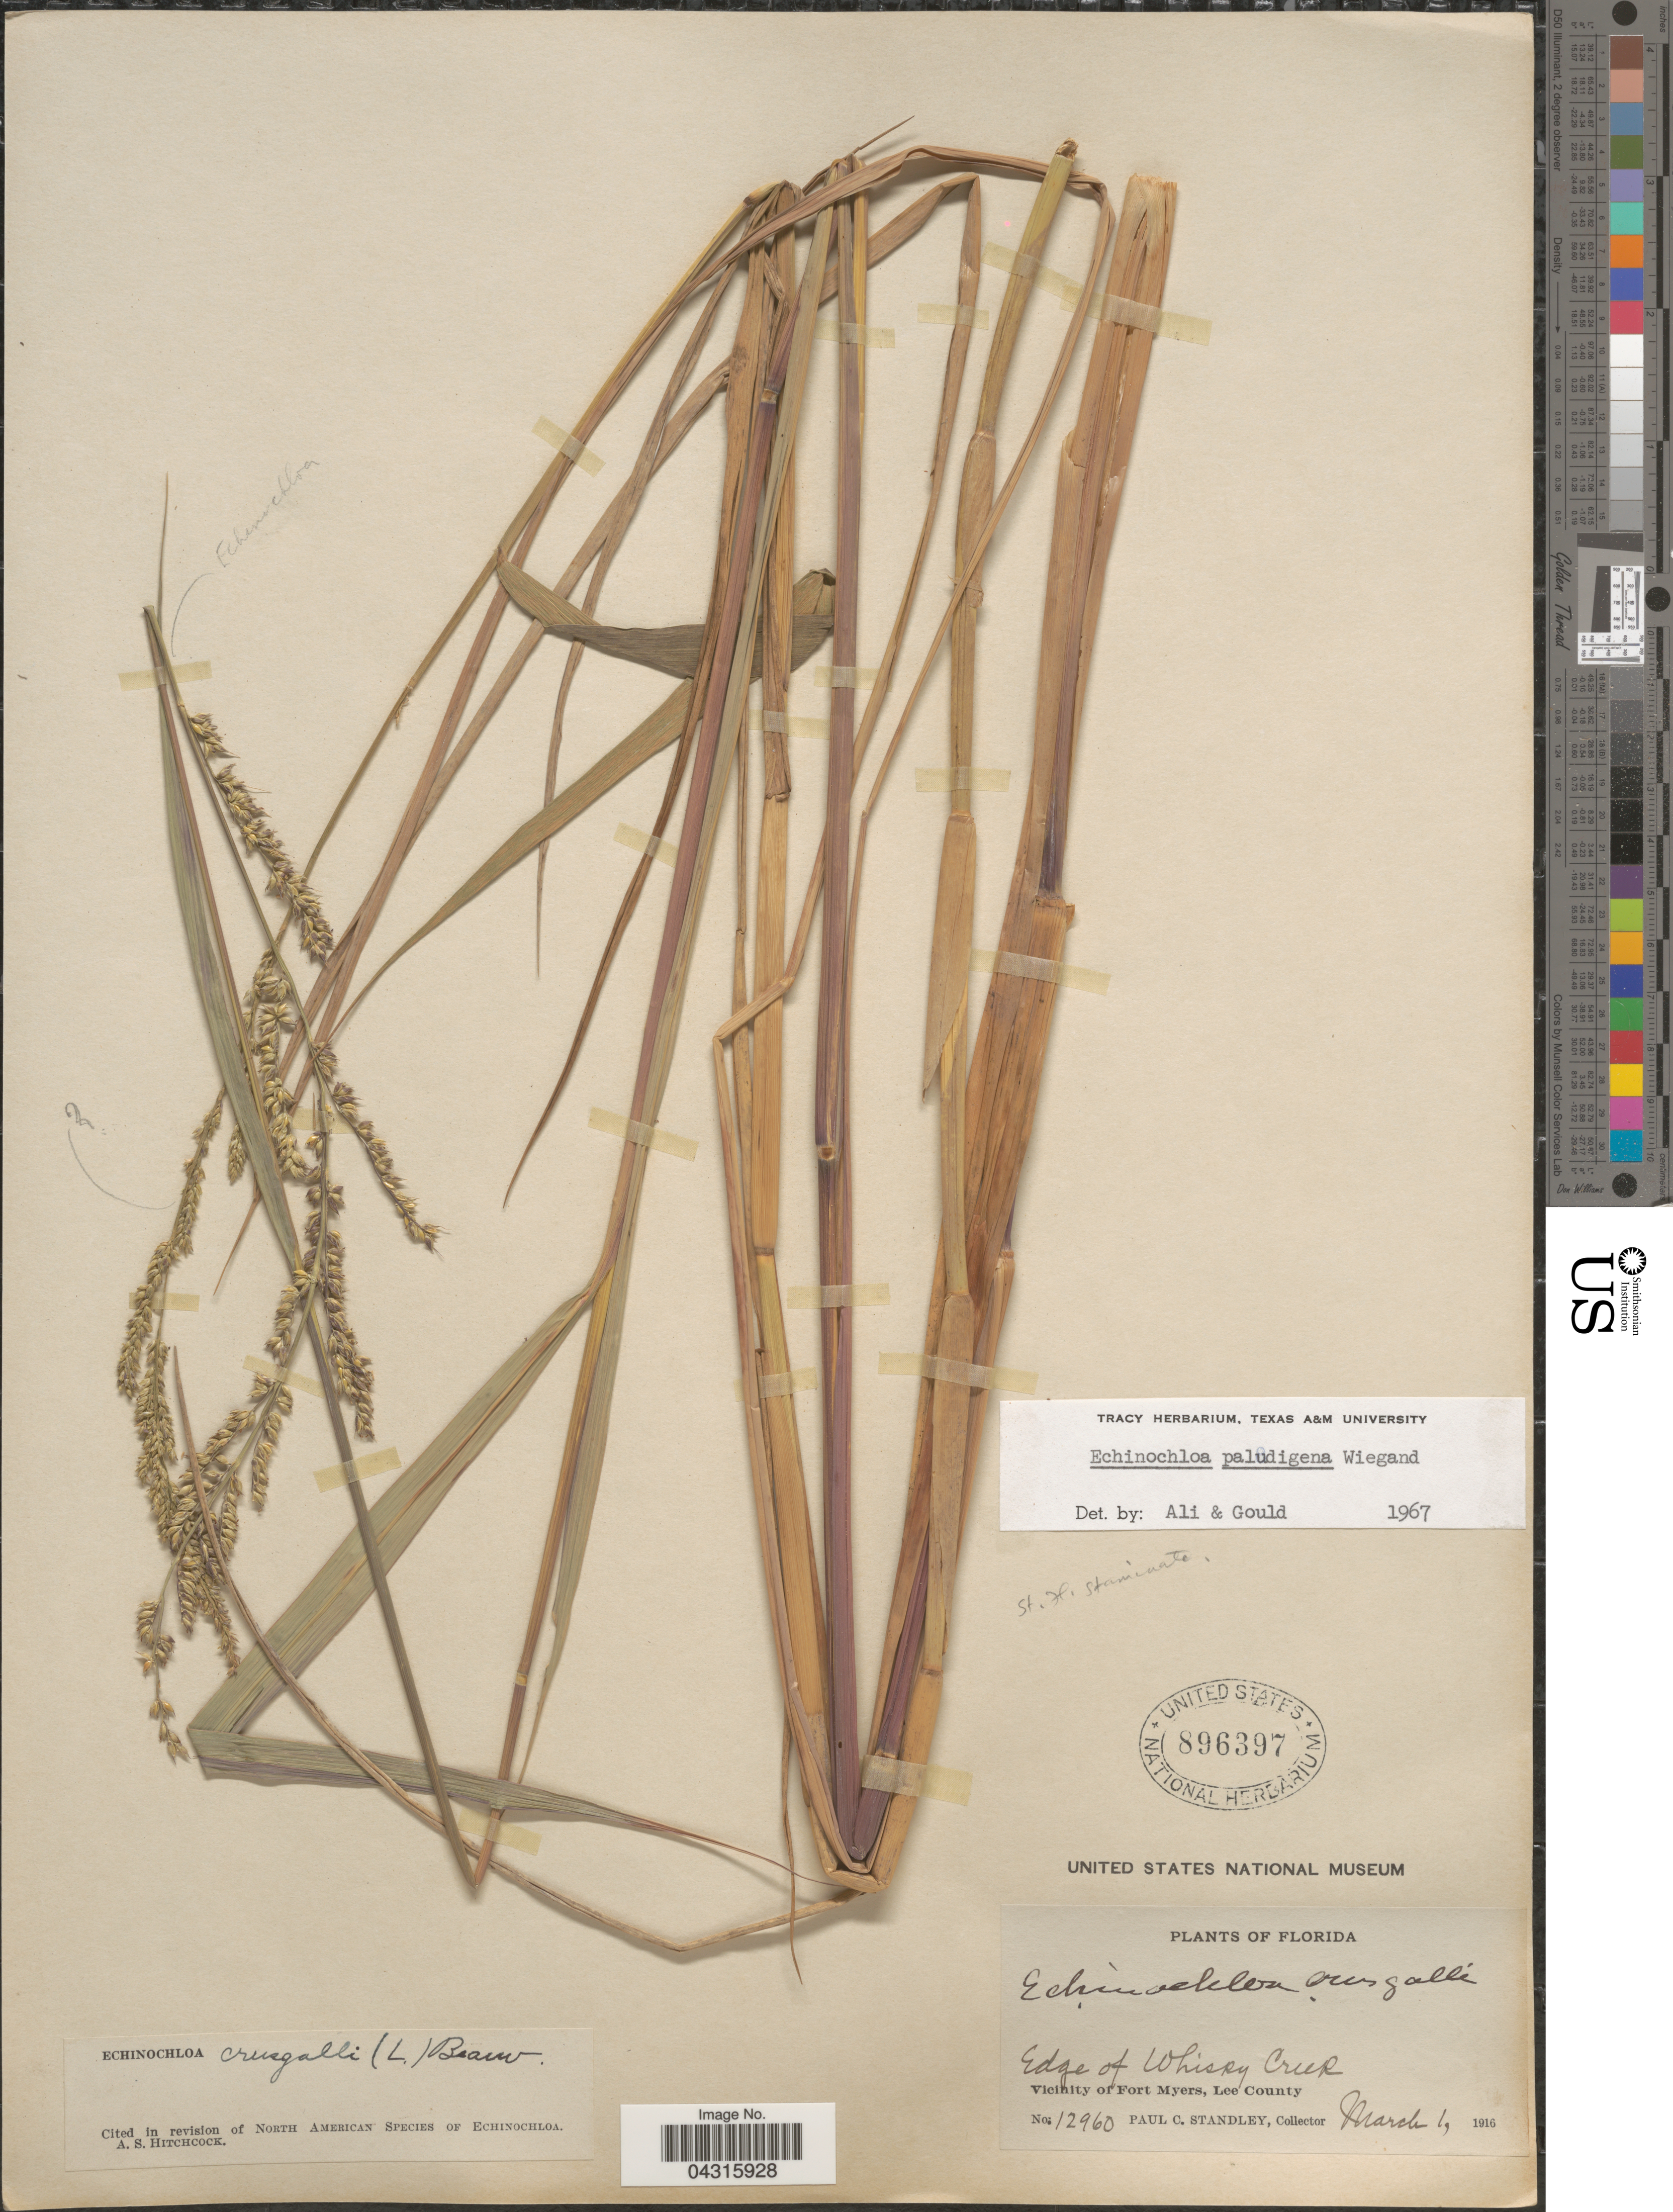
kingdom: Plantae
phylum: Tracheophyta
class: Liliopsida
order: Poales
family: Poaceae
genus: Echinochloa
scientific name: Echinochloa paludigena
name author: Wiegand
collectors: P. C. Standley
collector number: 12960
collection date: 1916-03-01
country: United States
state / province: Florida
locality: Edge of Whisky Creek. Vicinity of Fort Myers, Lee County.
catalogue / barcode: US 896397